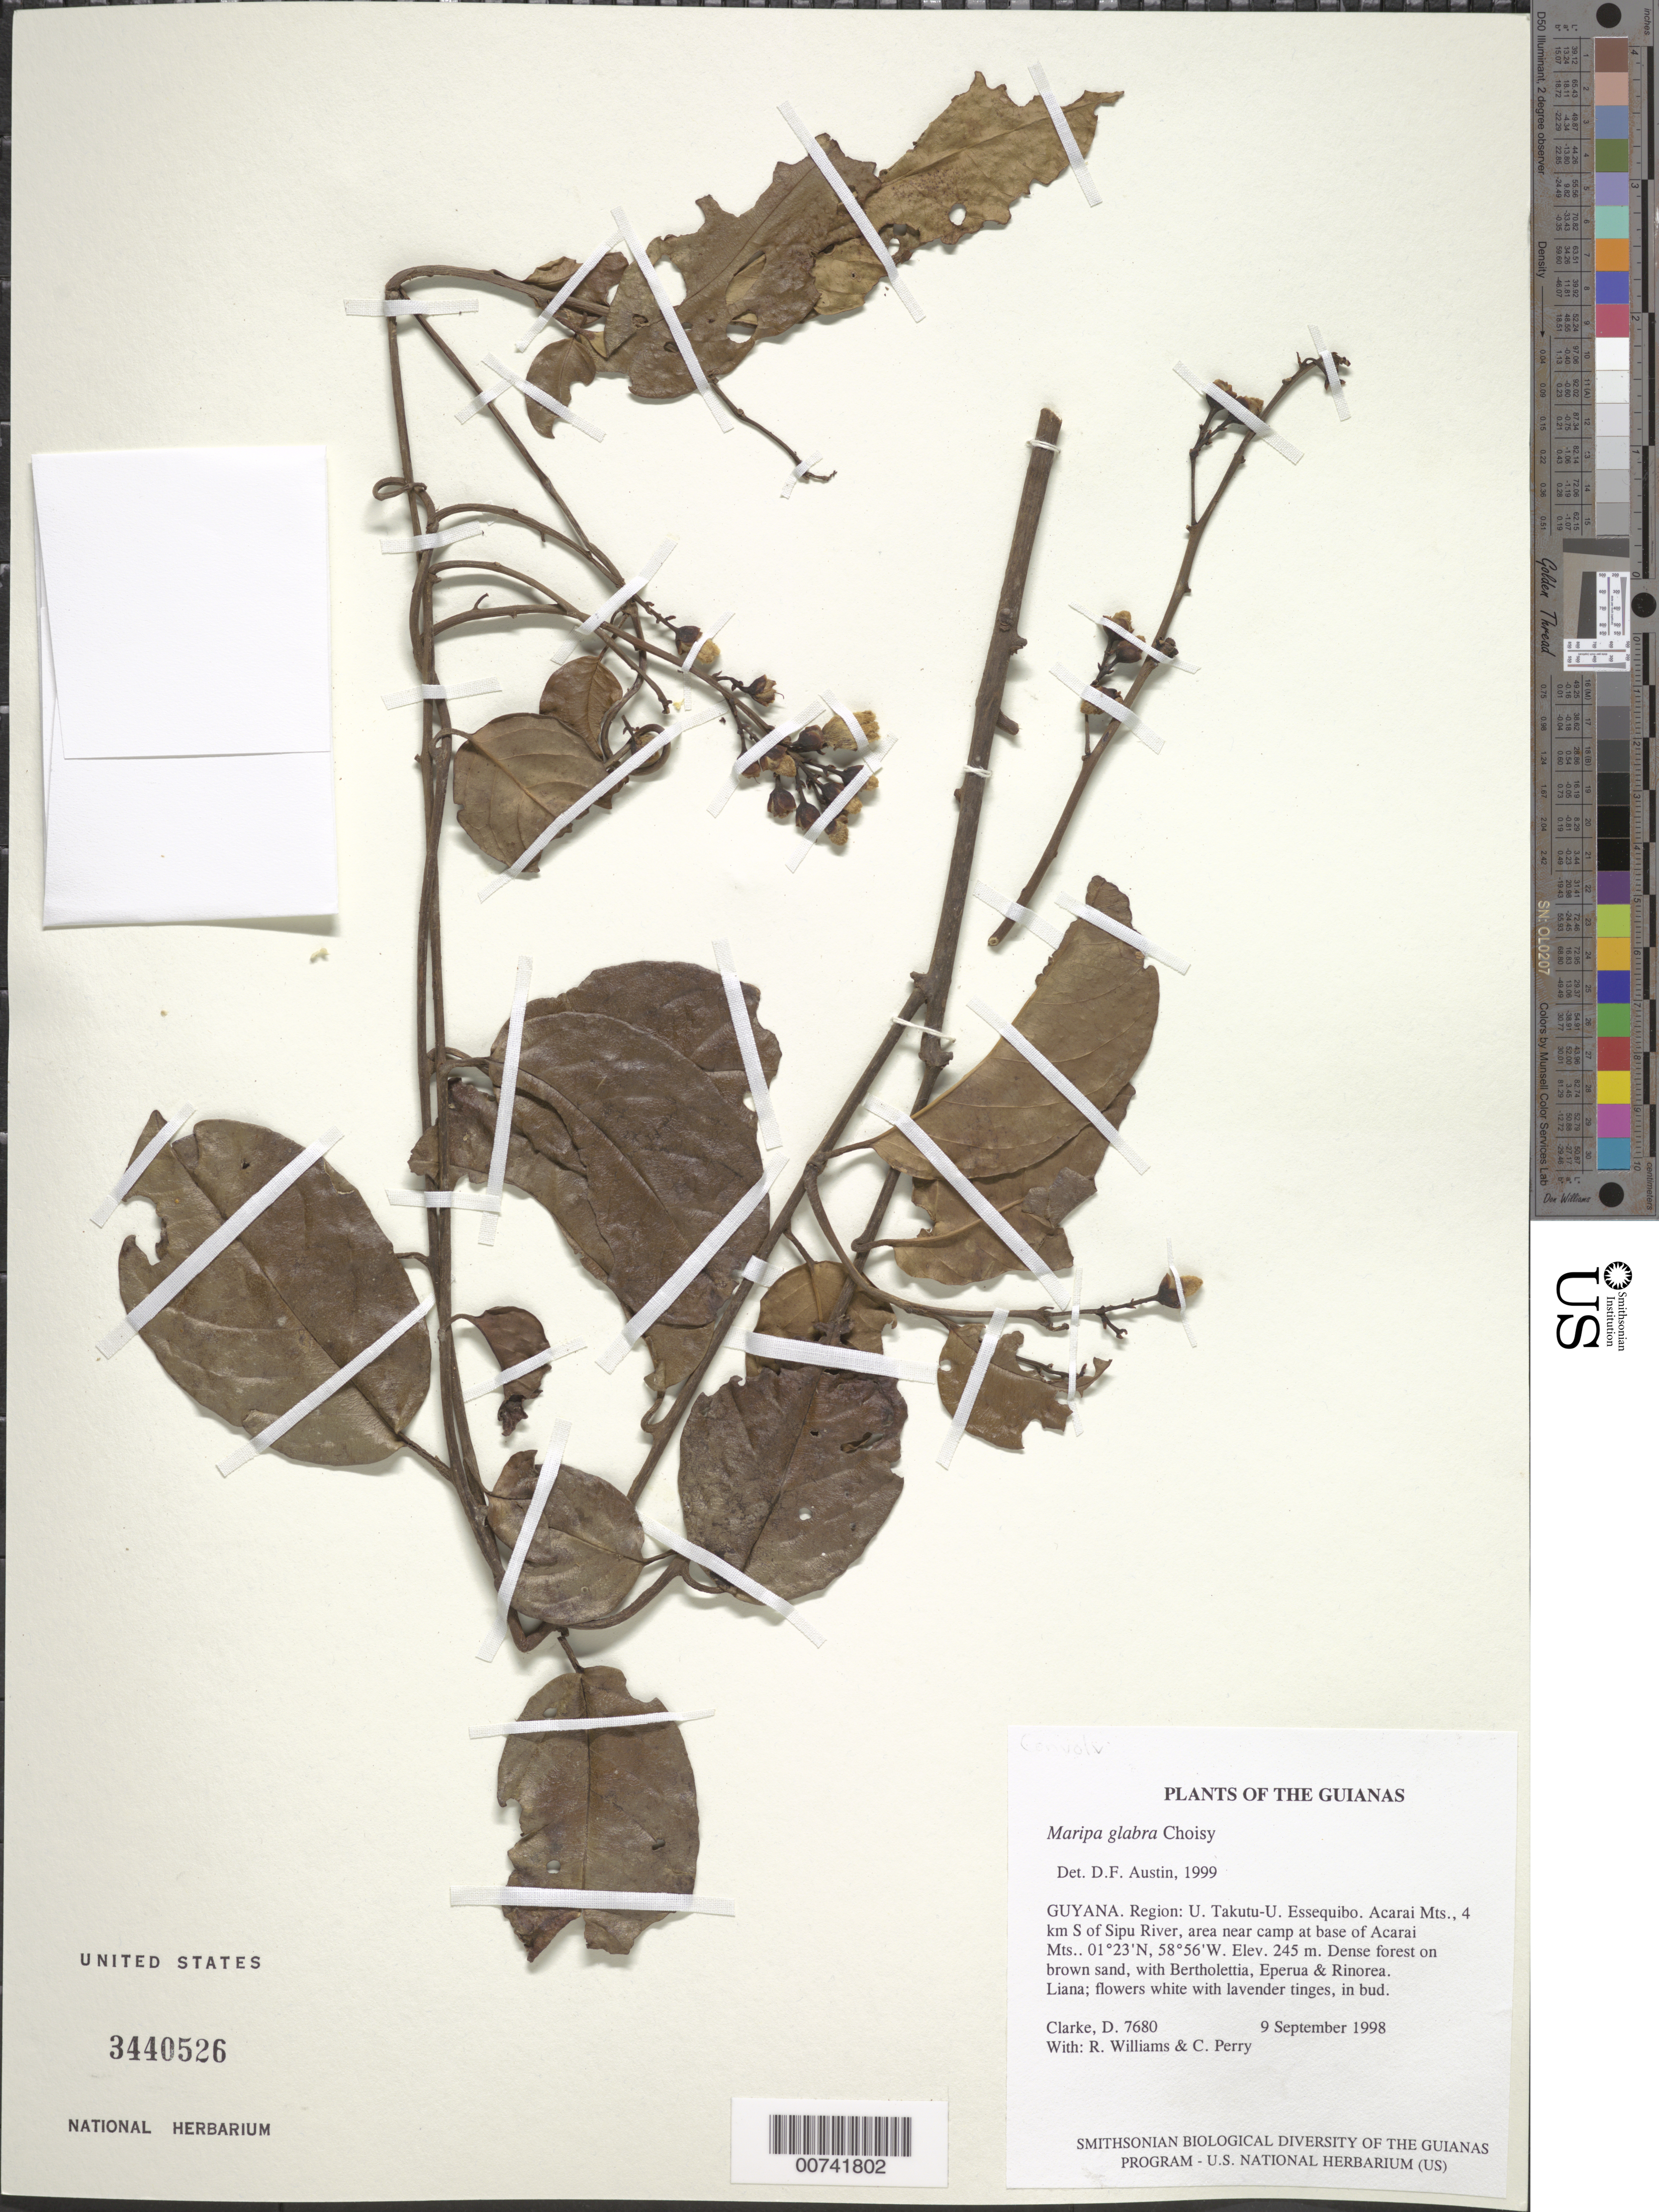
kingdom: Plantae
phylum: Tracheophyta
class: Magnoliopsida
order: Solanales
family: Convolvulaceae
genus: Maripa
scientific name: Maripa glabra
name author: Choisy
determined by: Austin, D. F.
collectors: H. D. Clarke, R. Williams & C. Perry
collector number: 7680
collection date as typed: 9 September 1998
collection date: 1998-09-09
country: Guyana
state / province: U. Takutu-U. Essequibo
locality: Acarai Mts., 4 km S of Sipu River, area near camp at base of Acarai Mts.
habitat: Dense forest on brown sand, with Bertholettia, Eperua & Rinorea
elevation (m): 245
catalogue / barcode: US 3440526